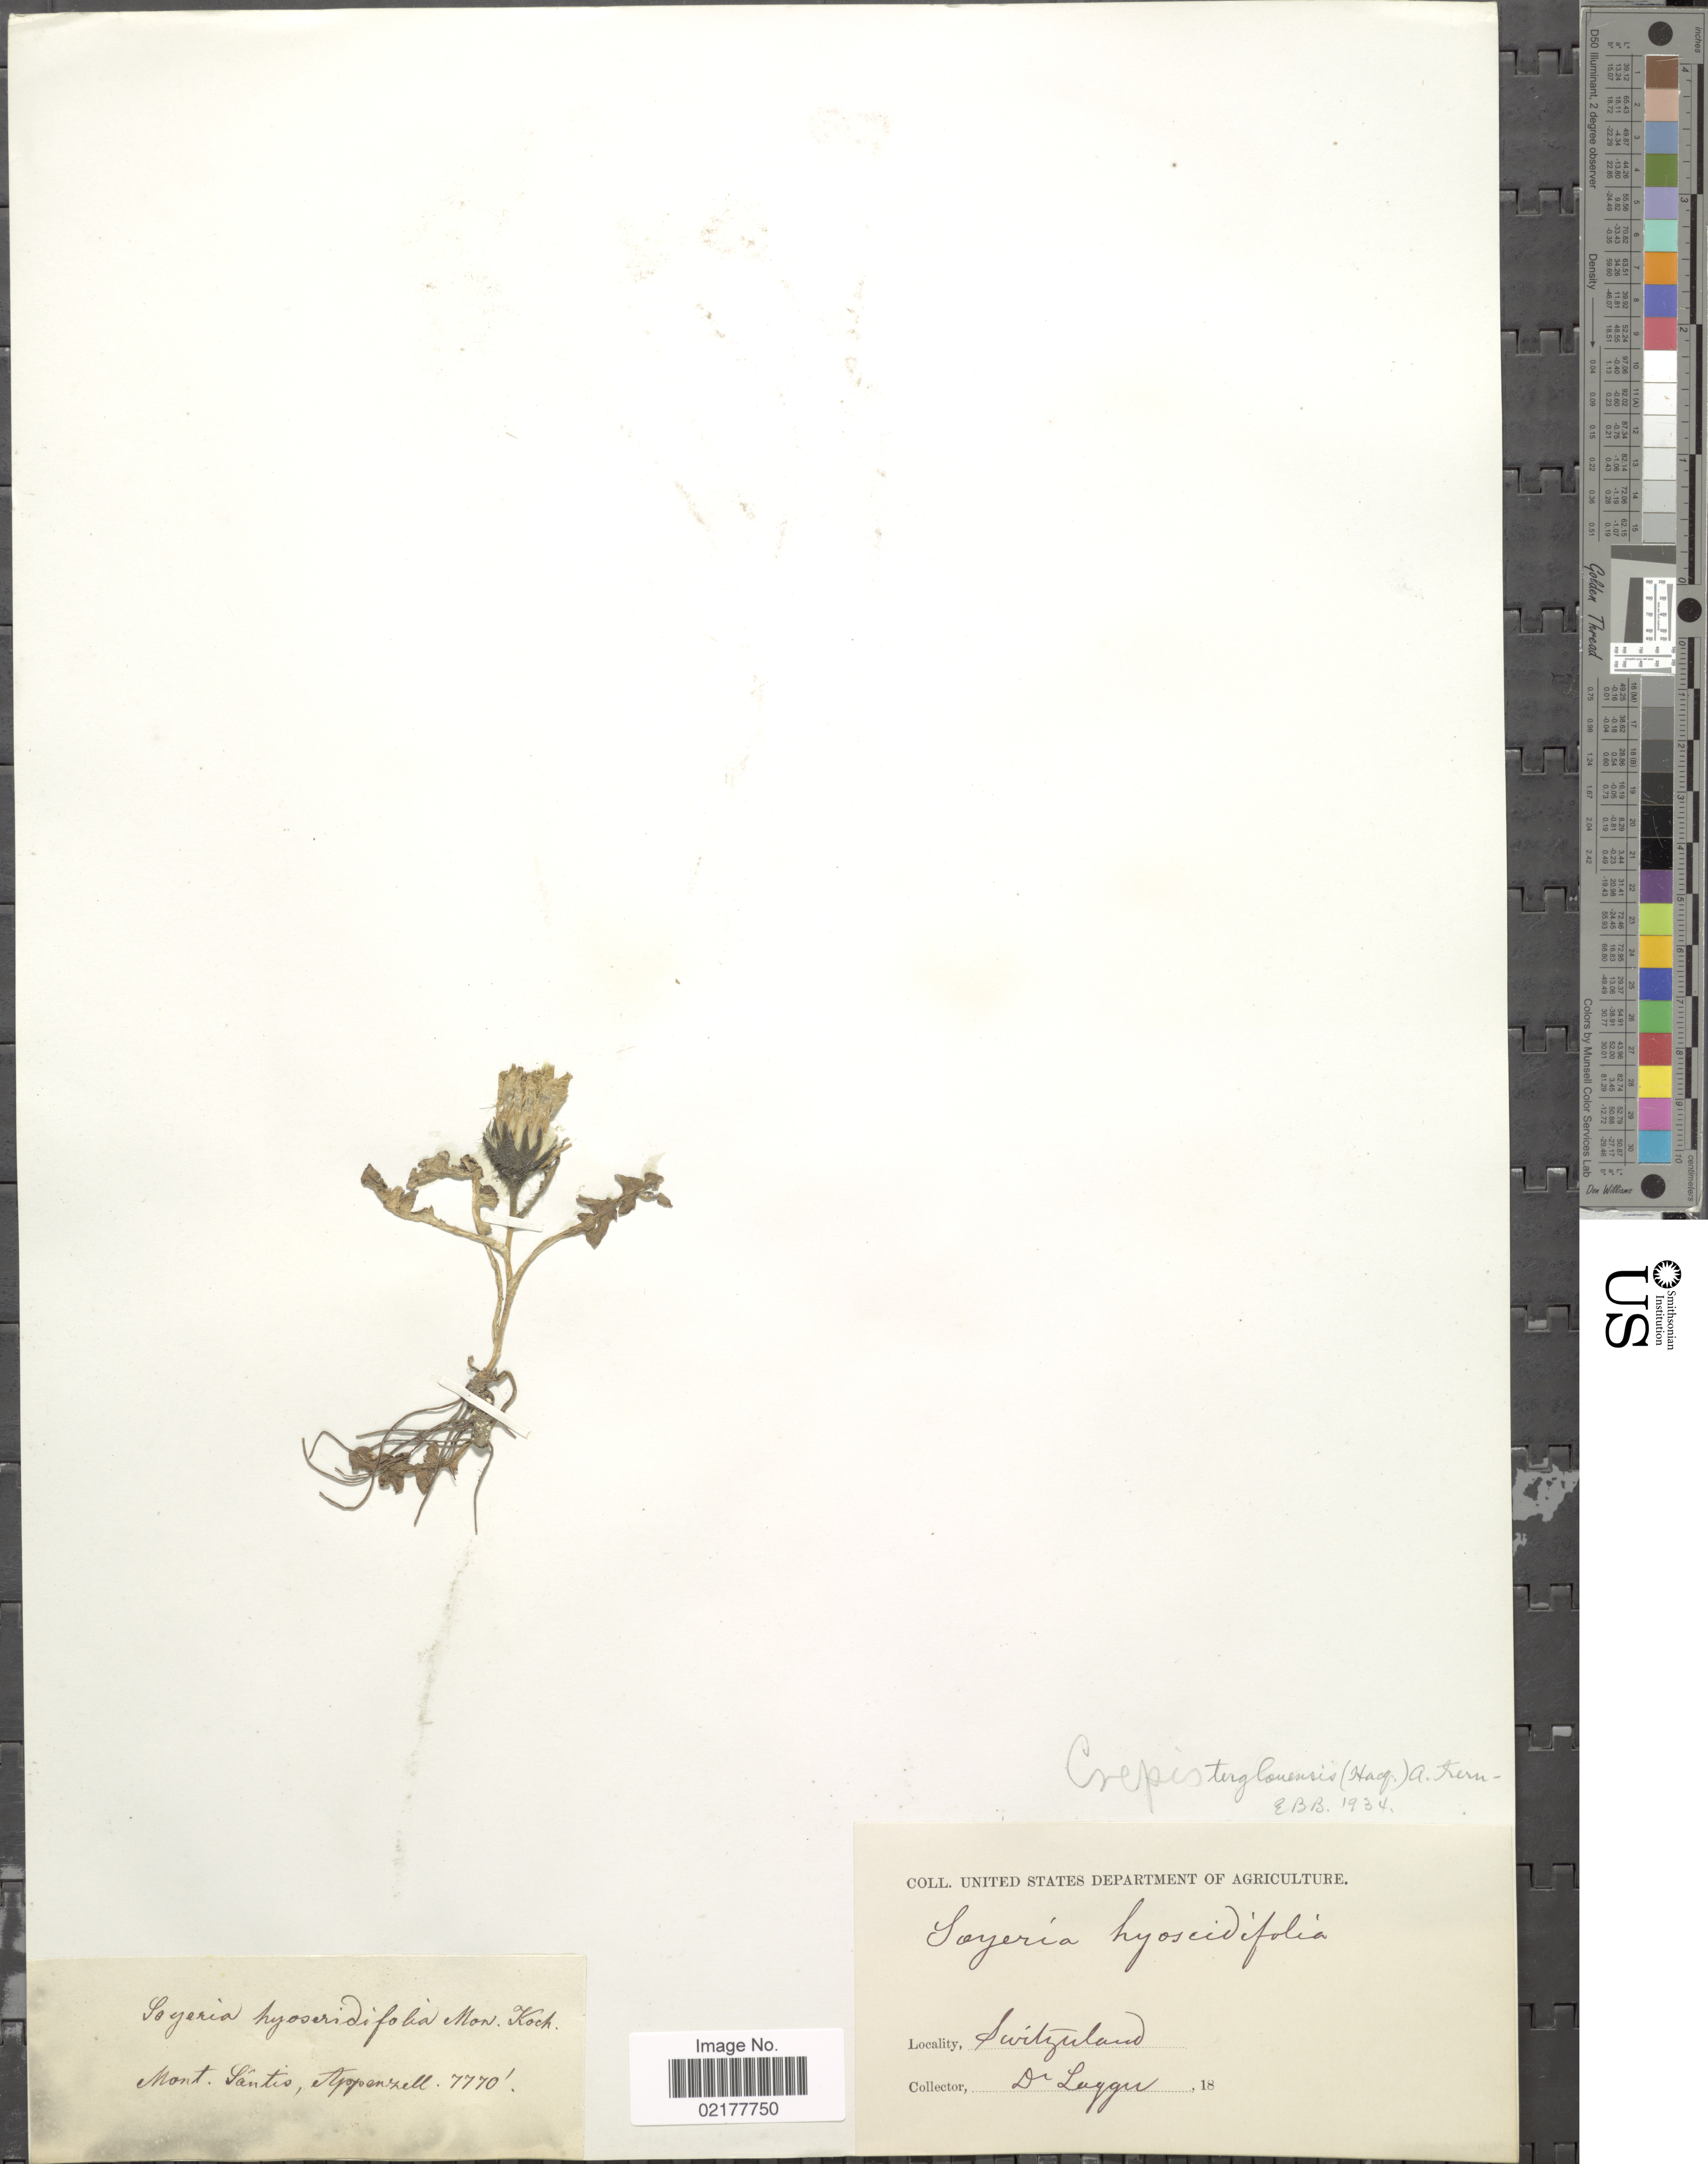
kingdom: Plantae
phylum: Tracheophyta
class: Magnoliopsida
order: Asterales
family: Asteraceae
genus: Crepis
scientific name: Crepis terglouensis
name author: (Hacq.) A. Kern.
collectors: F. J. Lagger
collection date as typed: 18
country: Switzerland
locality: Mont. Santis, Appenzell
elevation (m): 2368